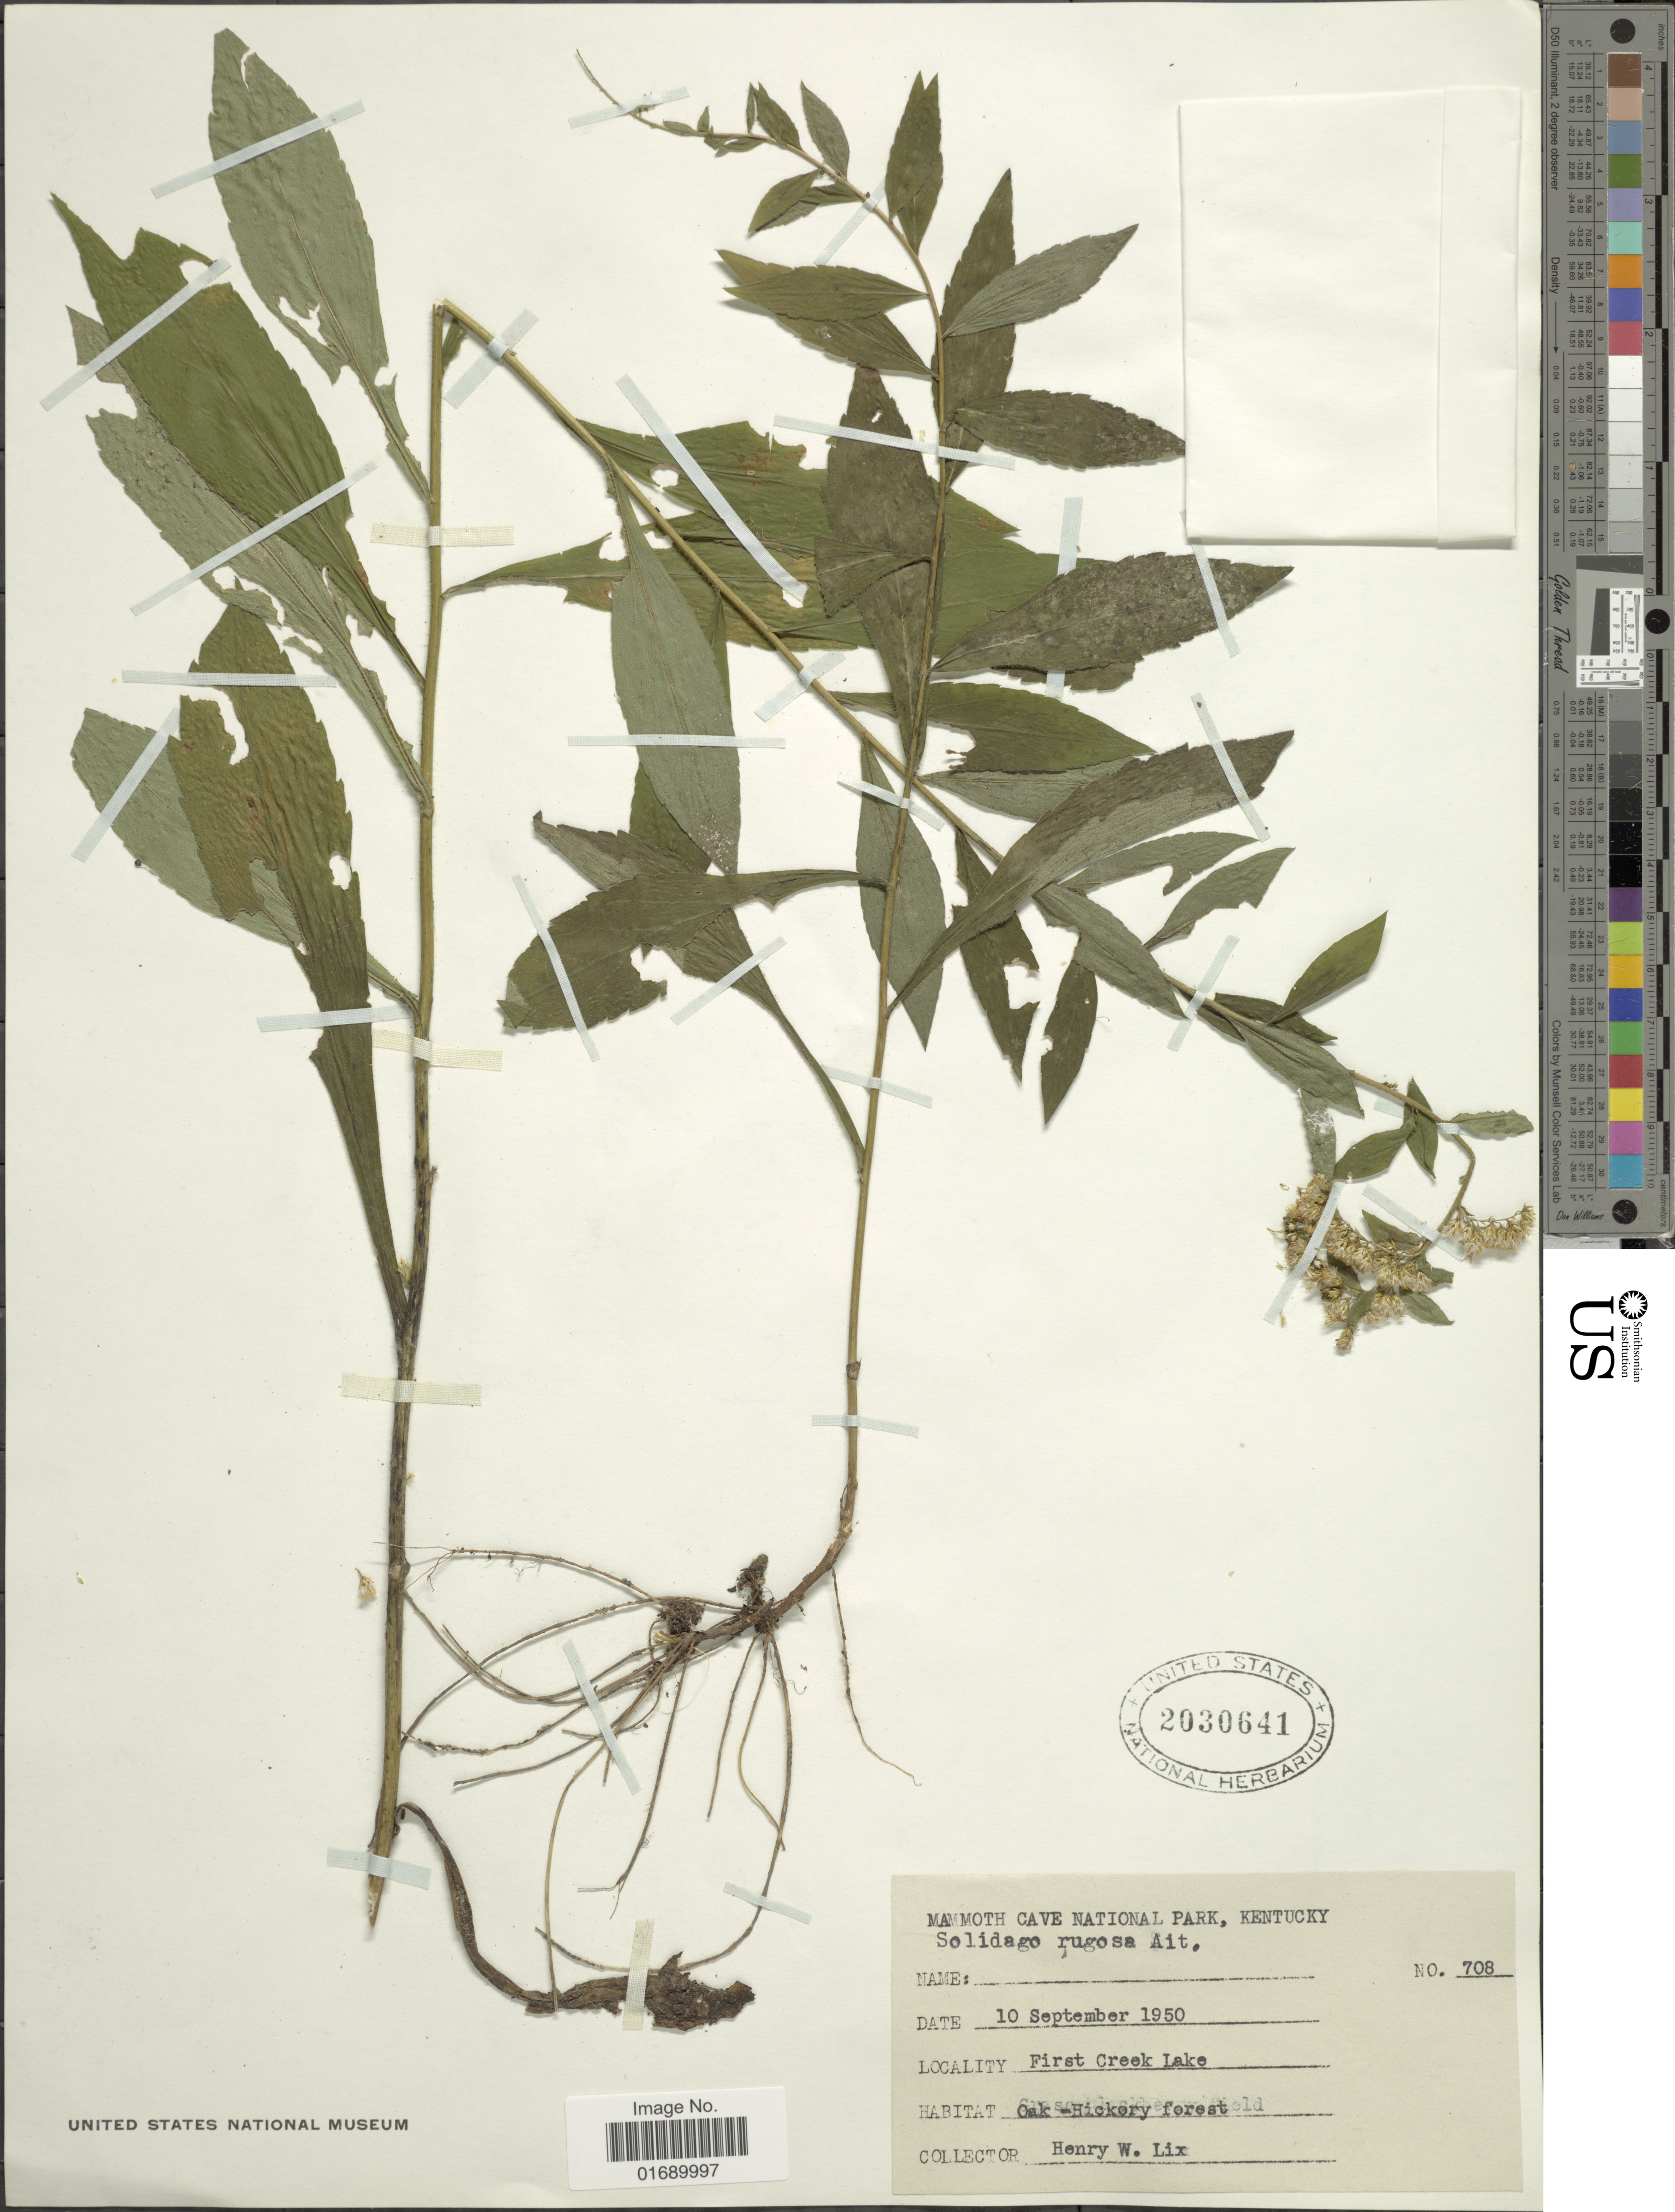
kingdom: Plantae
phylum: Tracheophyta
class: Magnoliopsida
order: Asterales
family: Asteraceae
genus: Solidago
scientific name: Solidago rugosa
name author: Mill.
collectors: H. W. Lix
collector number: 708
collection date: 1950-09-10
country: United States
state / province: Kentucky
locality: Mammoth Cave National Park, First Creek Lake, Oak-Hickery forest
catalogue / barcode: US 2030641